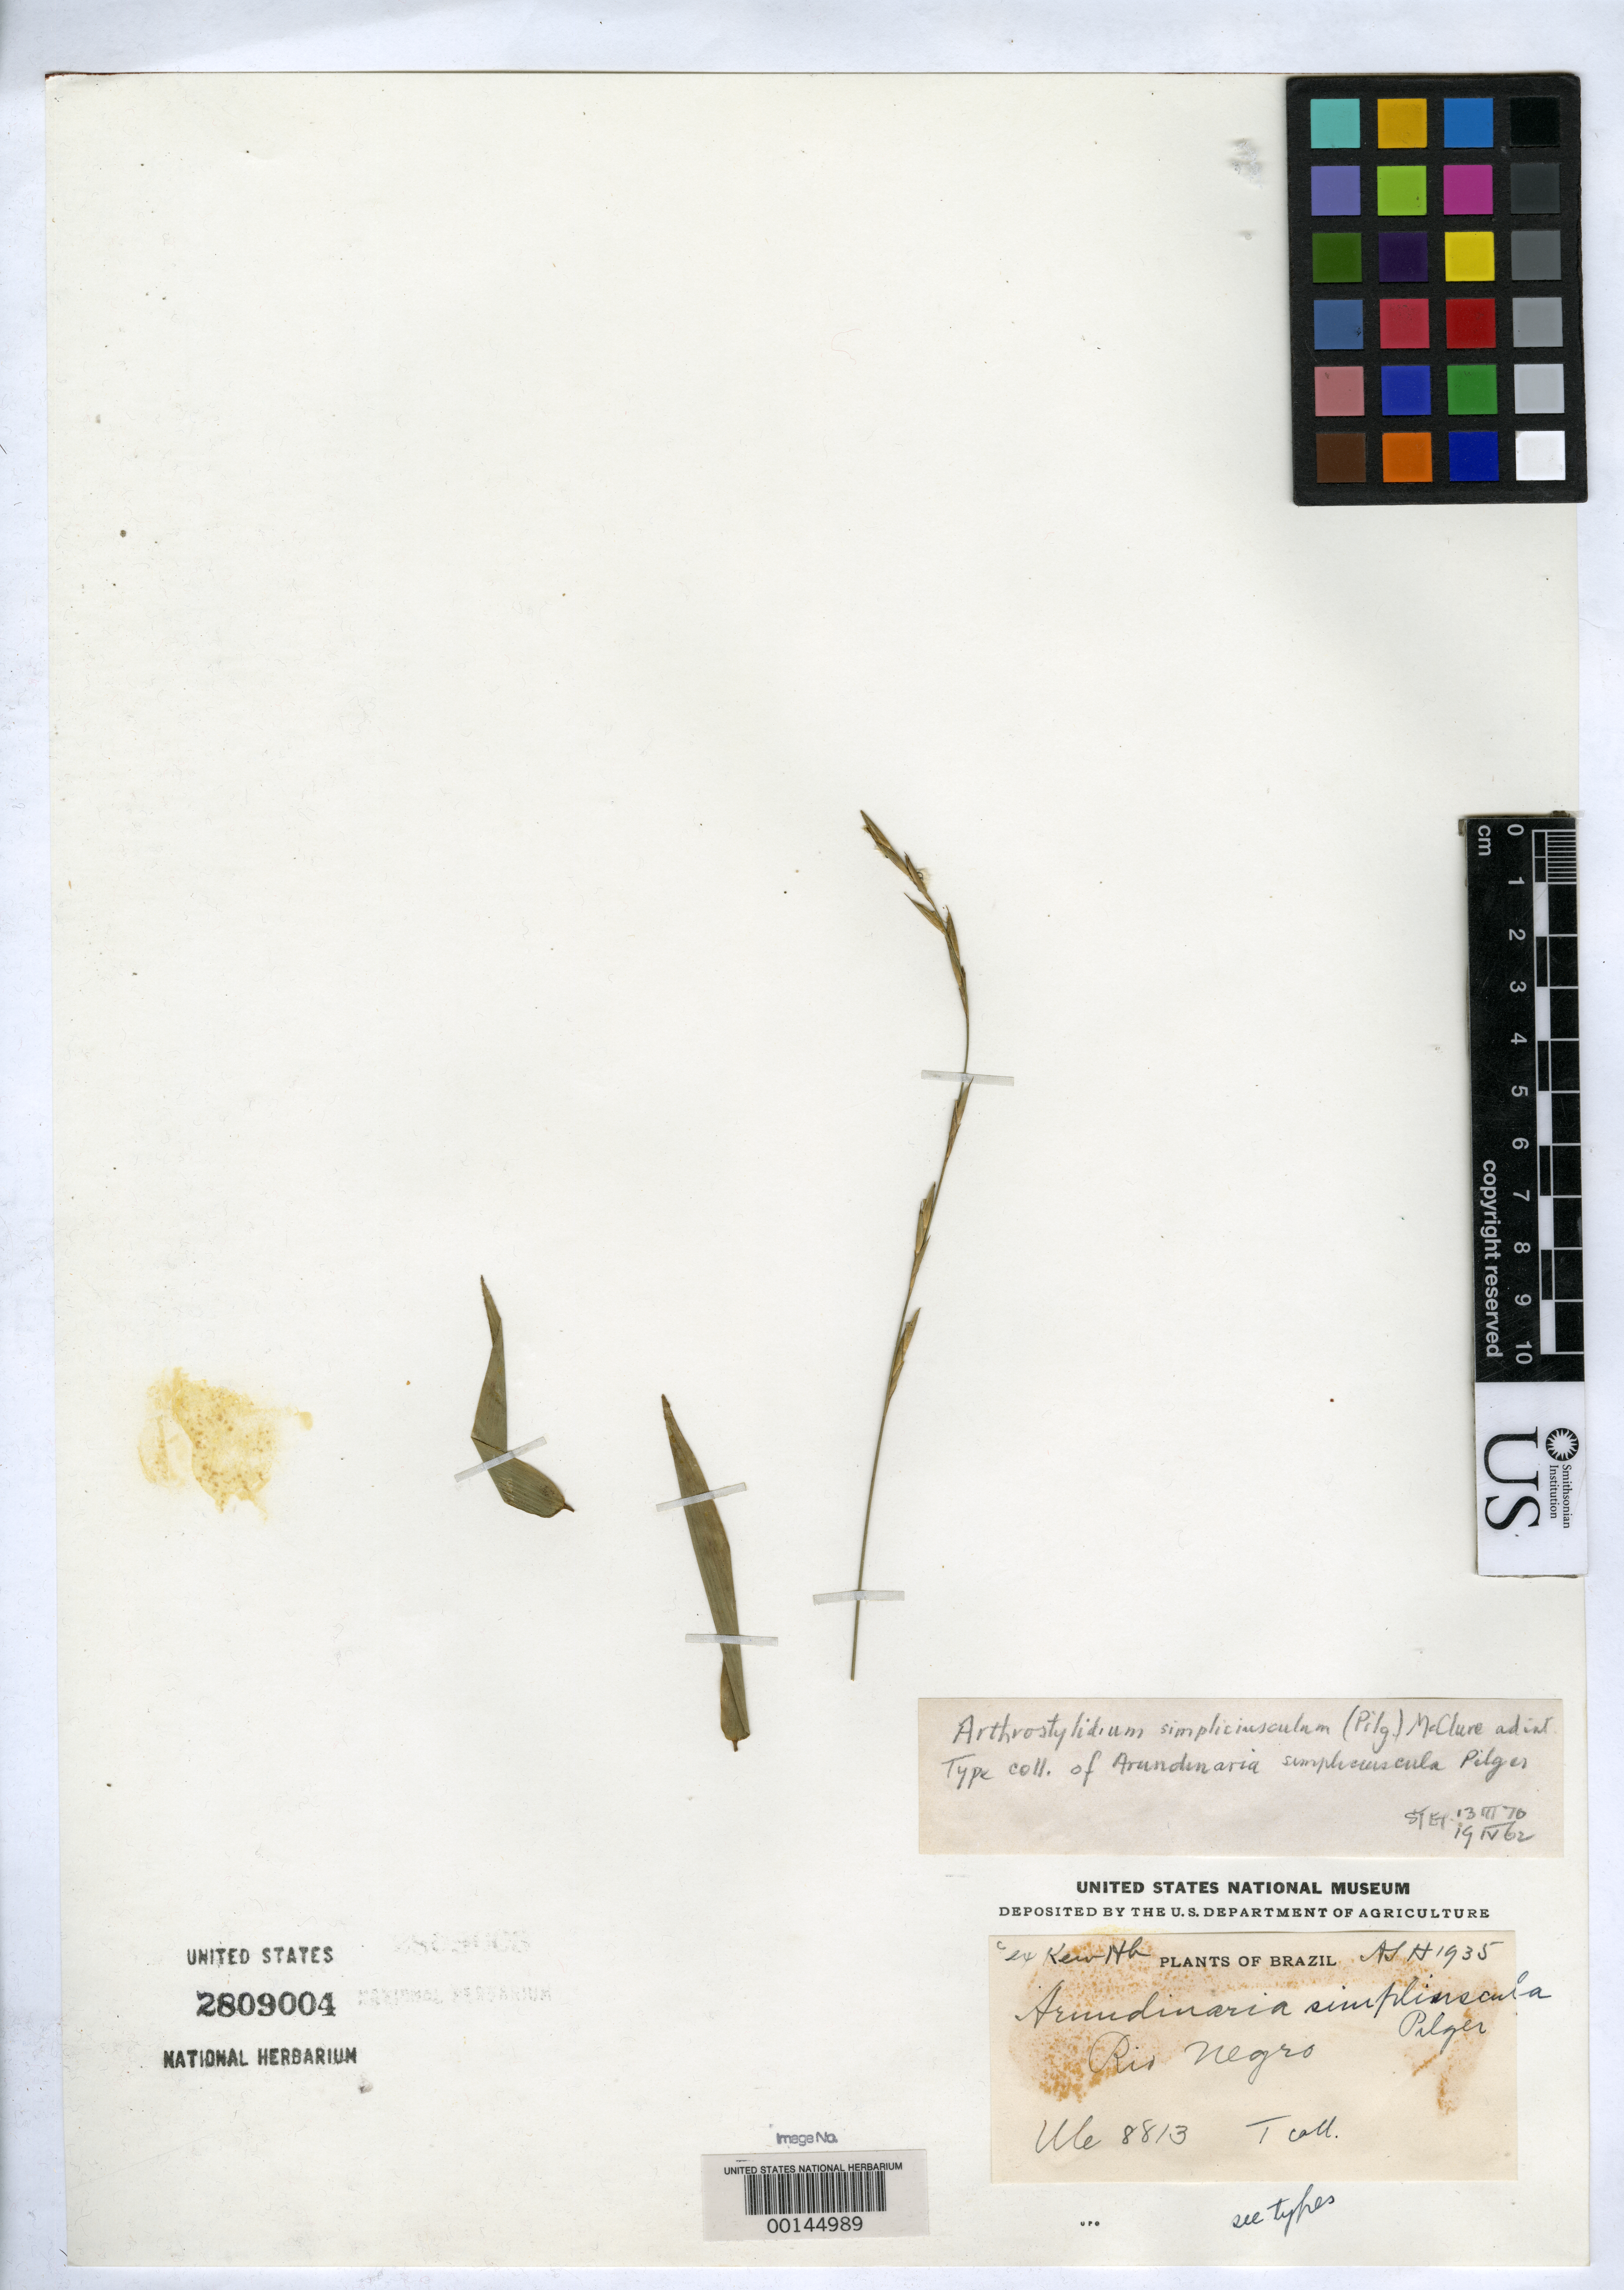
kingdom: Plantae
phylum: Tracheophyta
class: Liliopsida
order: Poales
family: Poaceae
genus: Arundinaria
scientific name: Arundinaria simpliciuscula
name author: Pilg.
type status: Type Collection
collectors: E. H. Ule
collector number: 8813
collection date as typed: Aug 1910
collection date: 1910-08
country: Brazil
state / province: Amazonas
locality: Manaos.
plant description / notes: Fragmentary material of type collection ex herb. Kew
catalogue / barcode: US 2809004